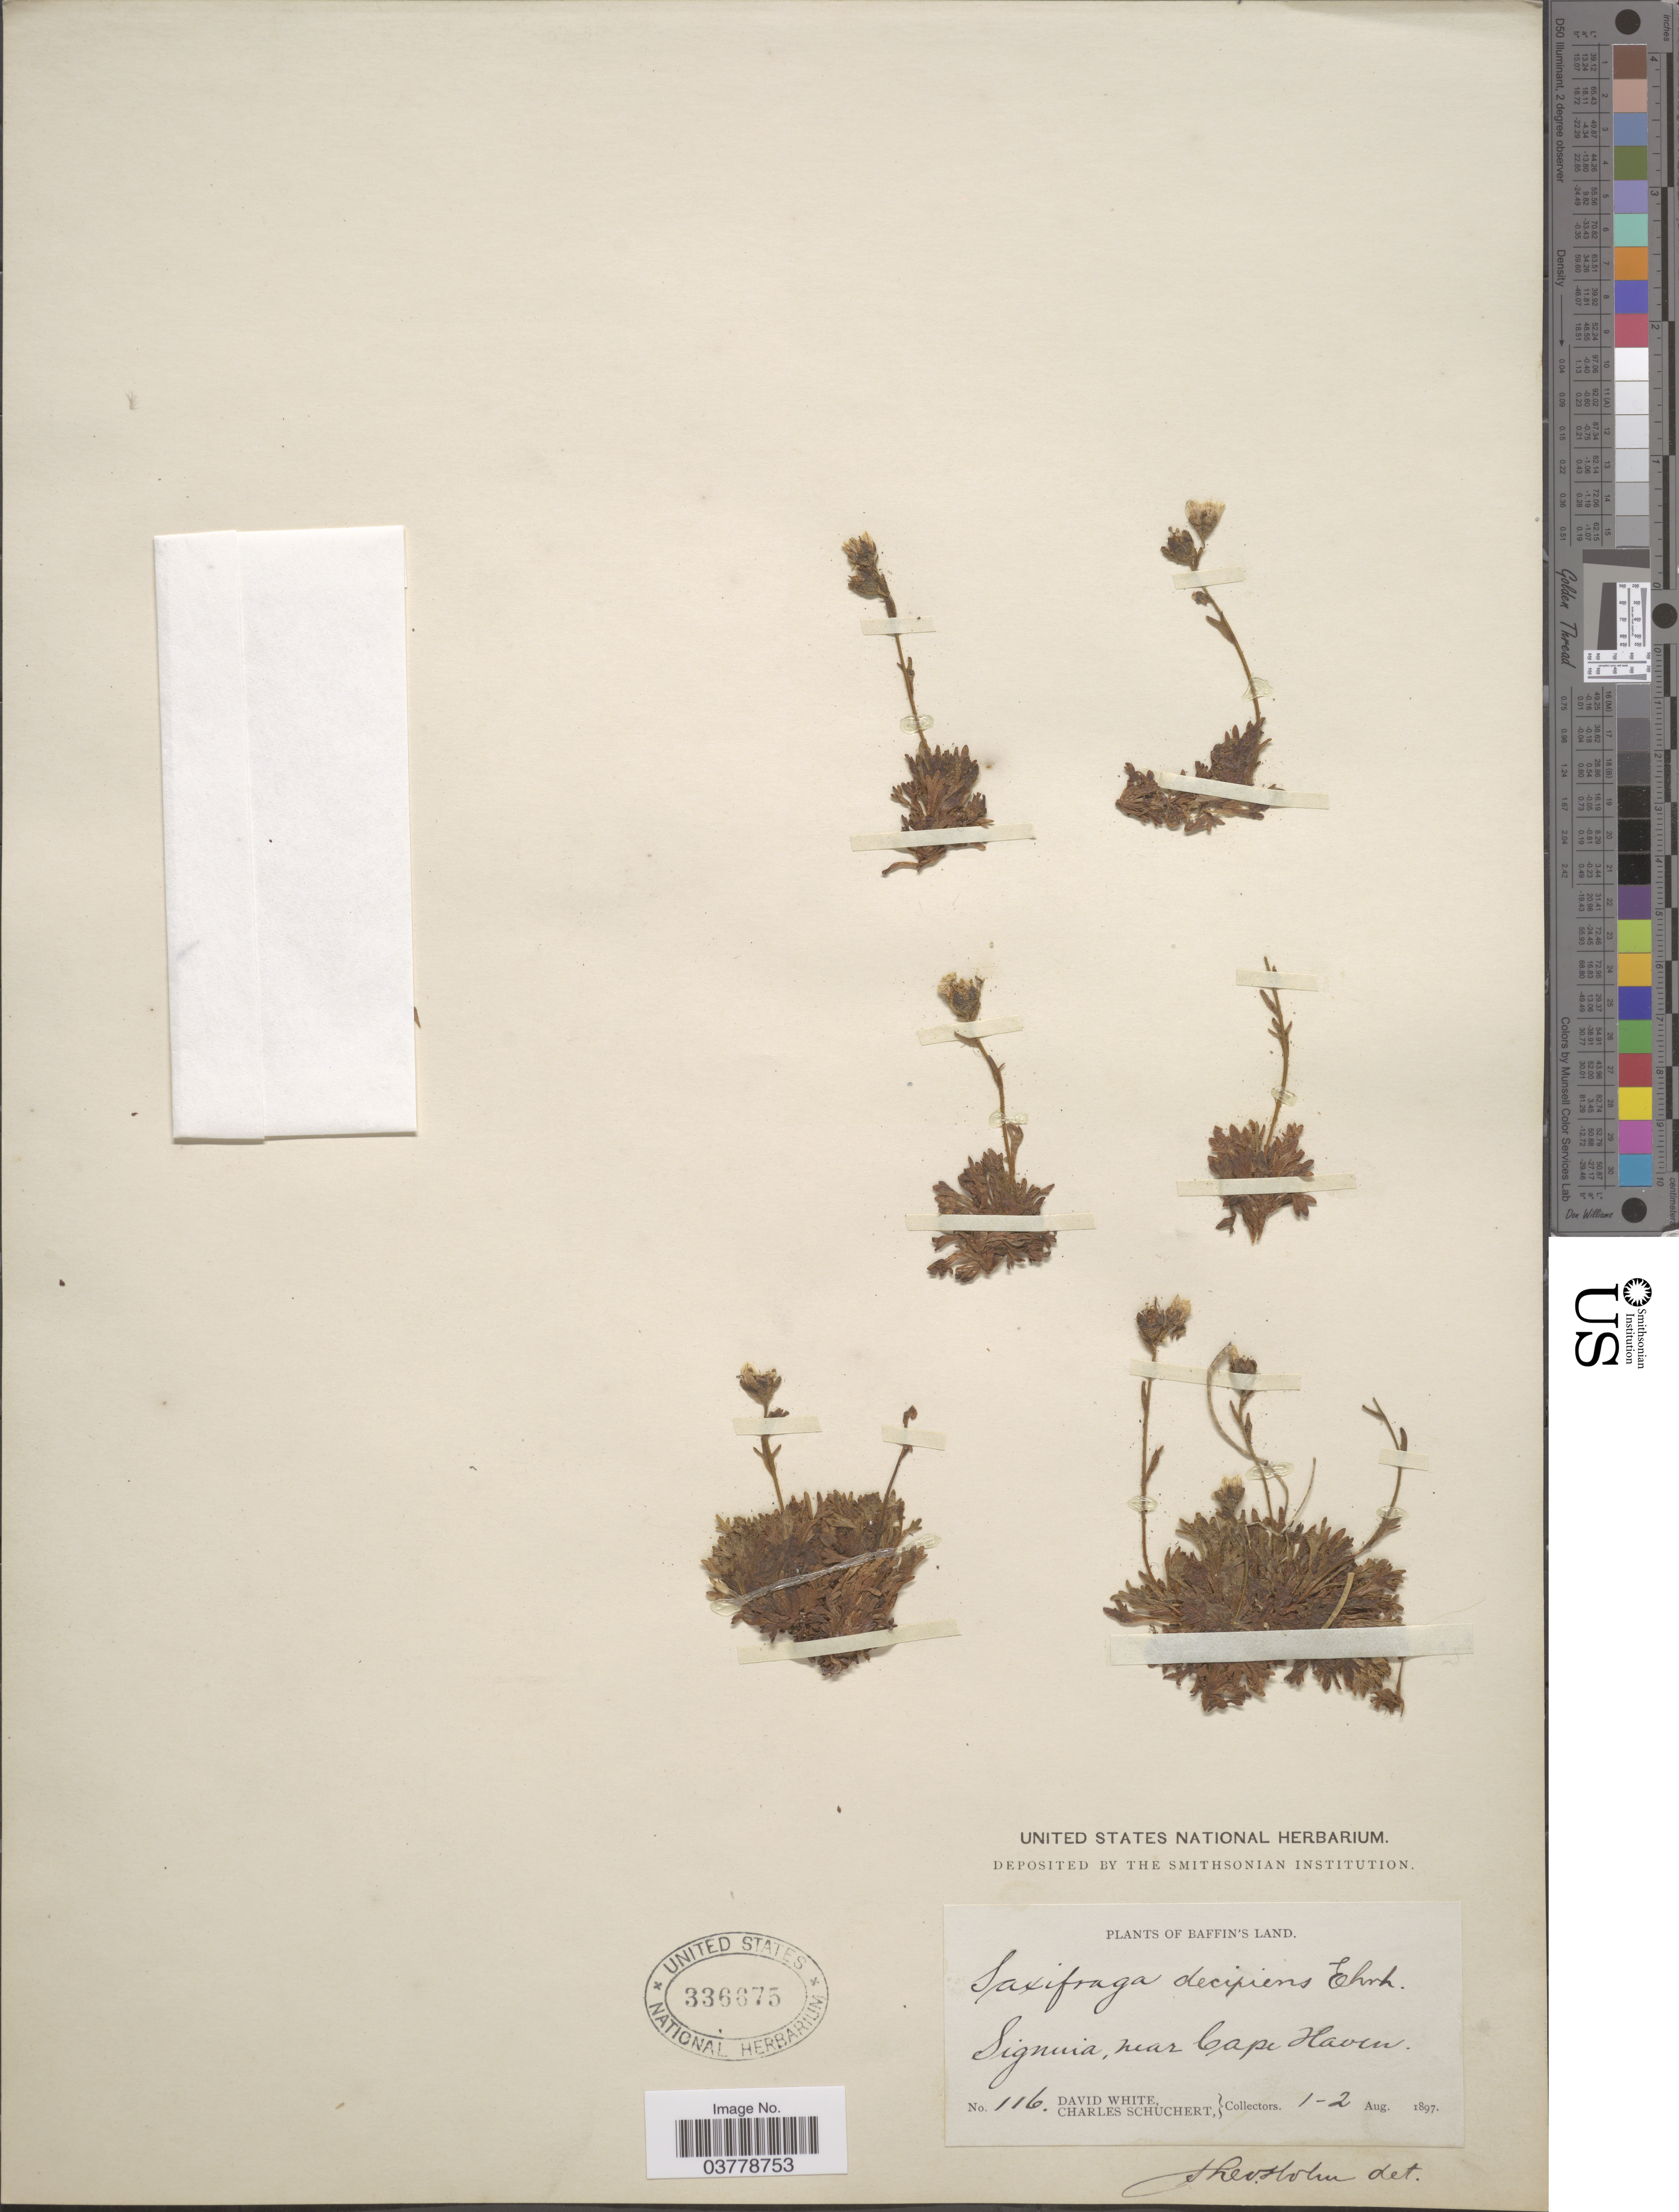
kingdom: Plantae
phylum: Tracheophyta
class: Magnoliopsida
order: Saxifragales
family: Saxifragaceae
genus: Saxifraga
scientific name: Saxifraga decipiens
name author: Ehrh.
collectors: D. White & C. Schuchert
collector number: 116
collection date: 1897-08-01/1897-08-02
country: Canada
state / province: Nunavut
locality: Baffin's Land. Signuia, near Cape Haven.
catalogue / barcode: US 336675